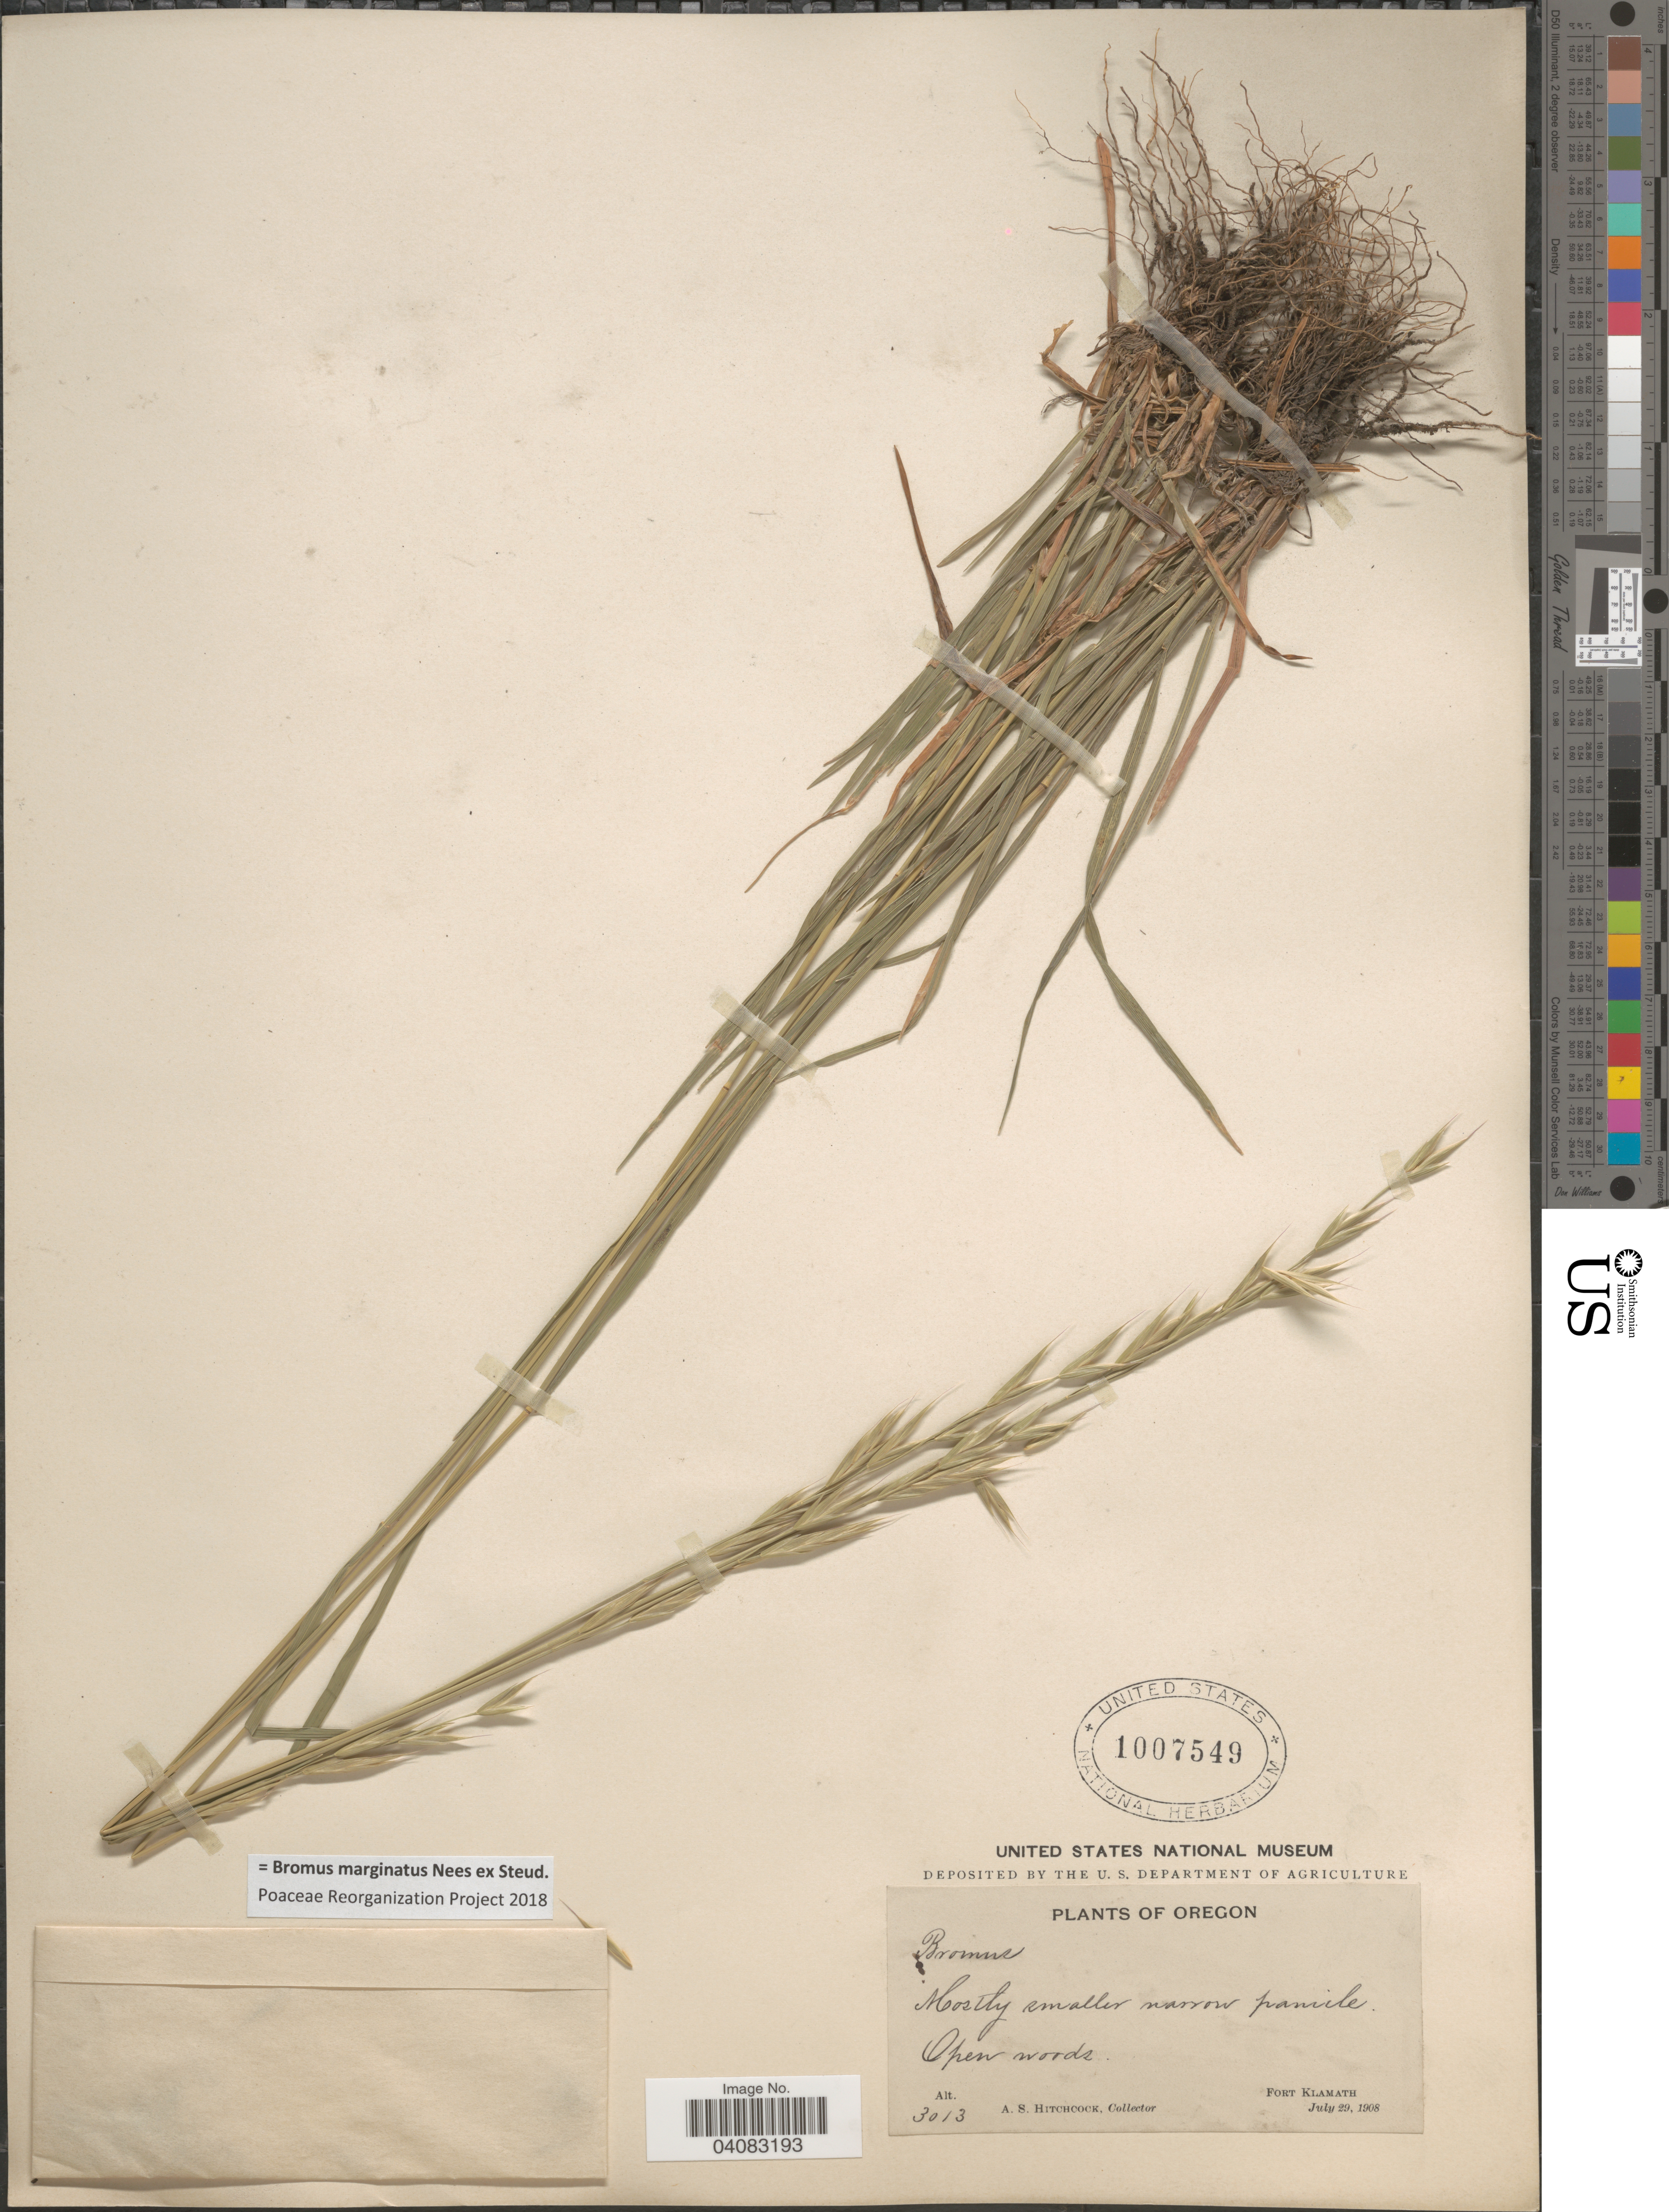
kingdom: Plantae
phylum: Tracheophyta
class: Liliopsida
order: Poales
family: Poaceae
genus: Bromus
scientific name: Bromus marginatus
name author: Nees ex Steud.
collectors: A. S. Hitchcock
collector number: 3013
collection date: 1908-07-29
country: United States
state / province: Oregon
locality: Open woods. Fort Klamath.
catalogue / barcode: US 1007549